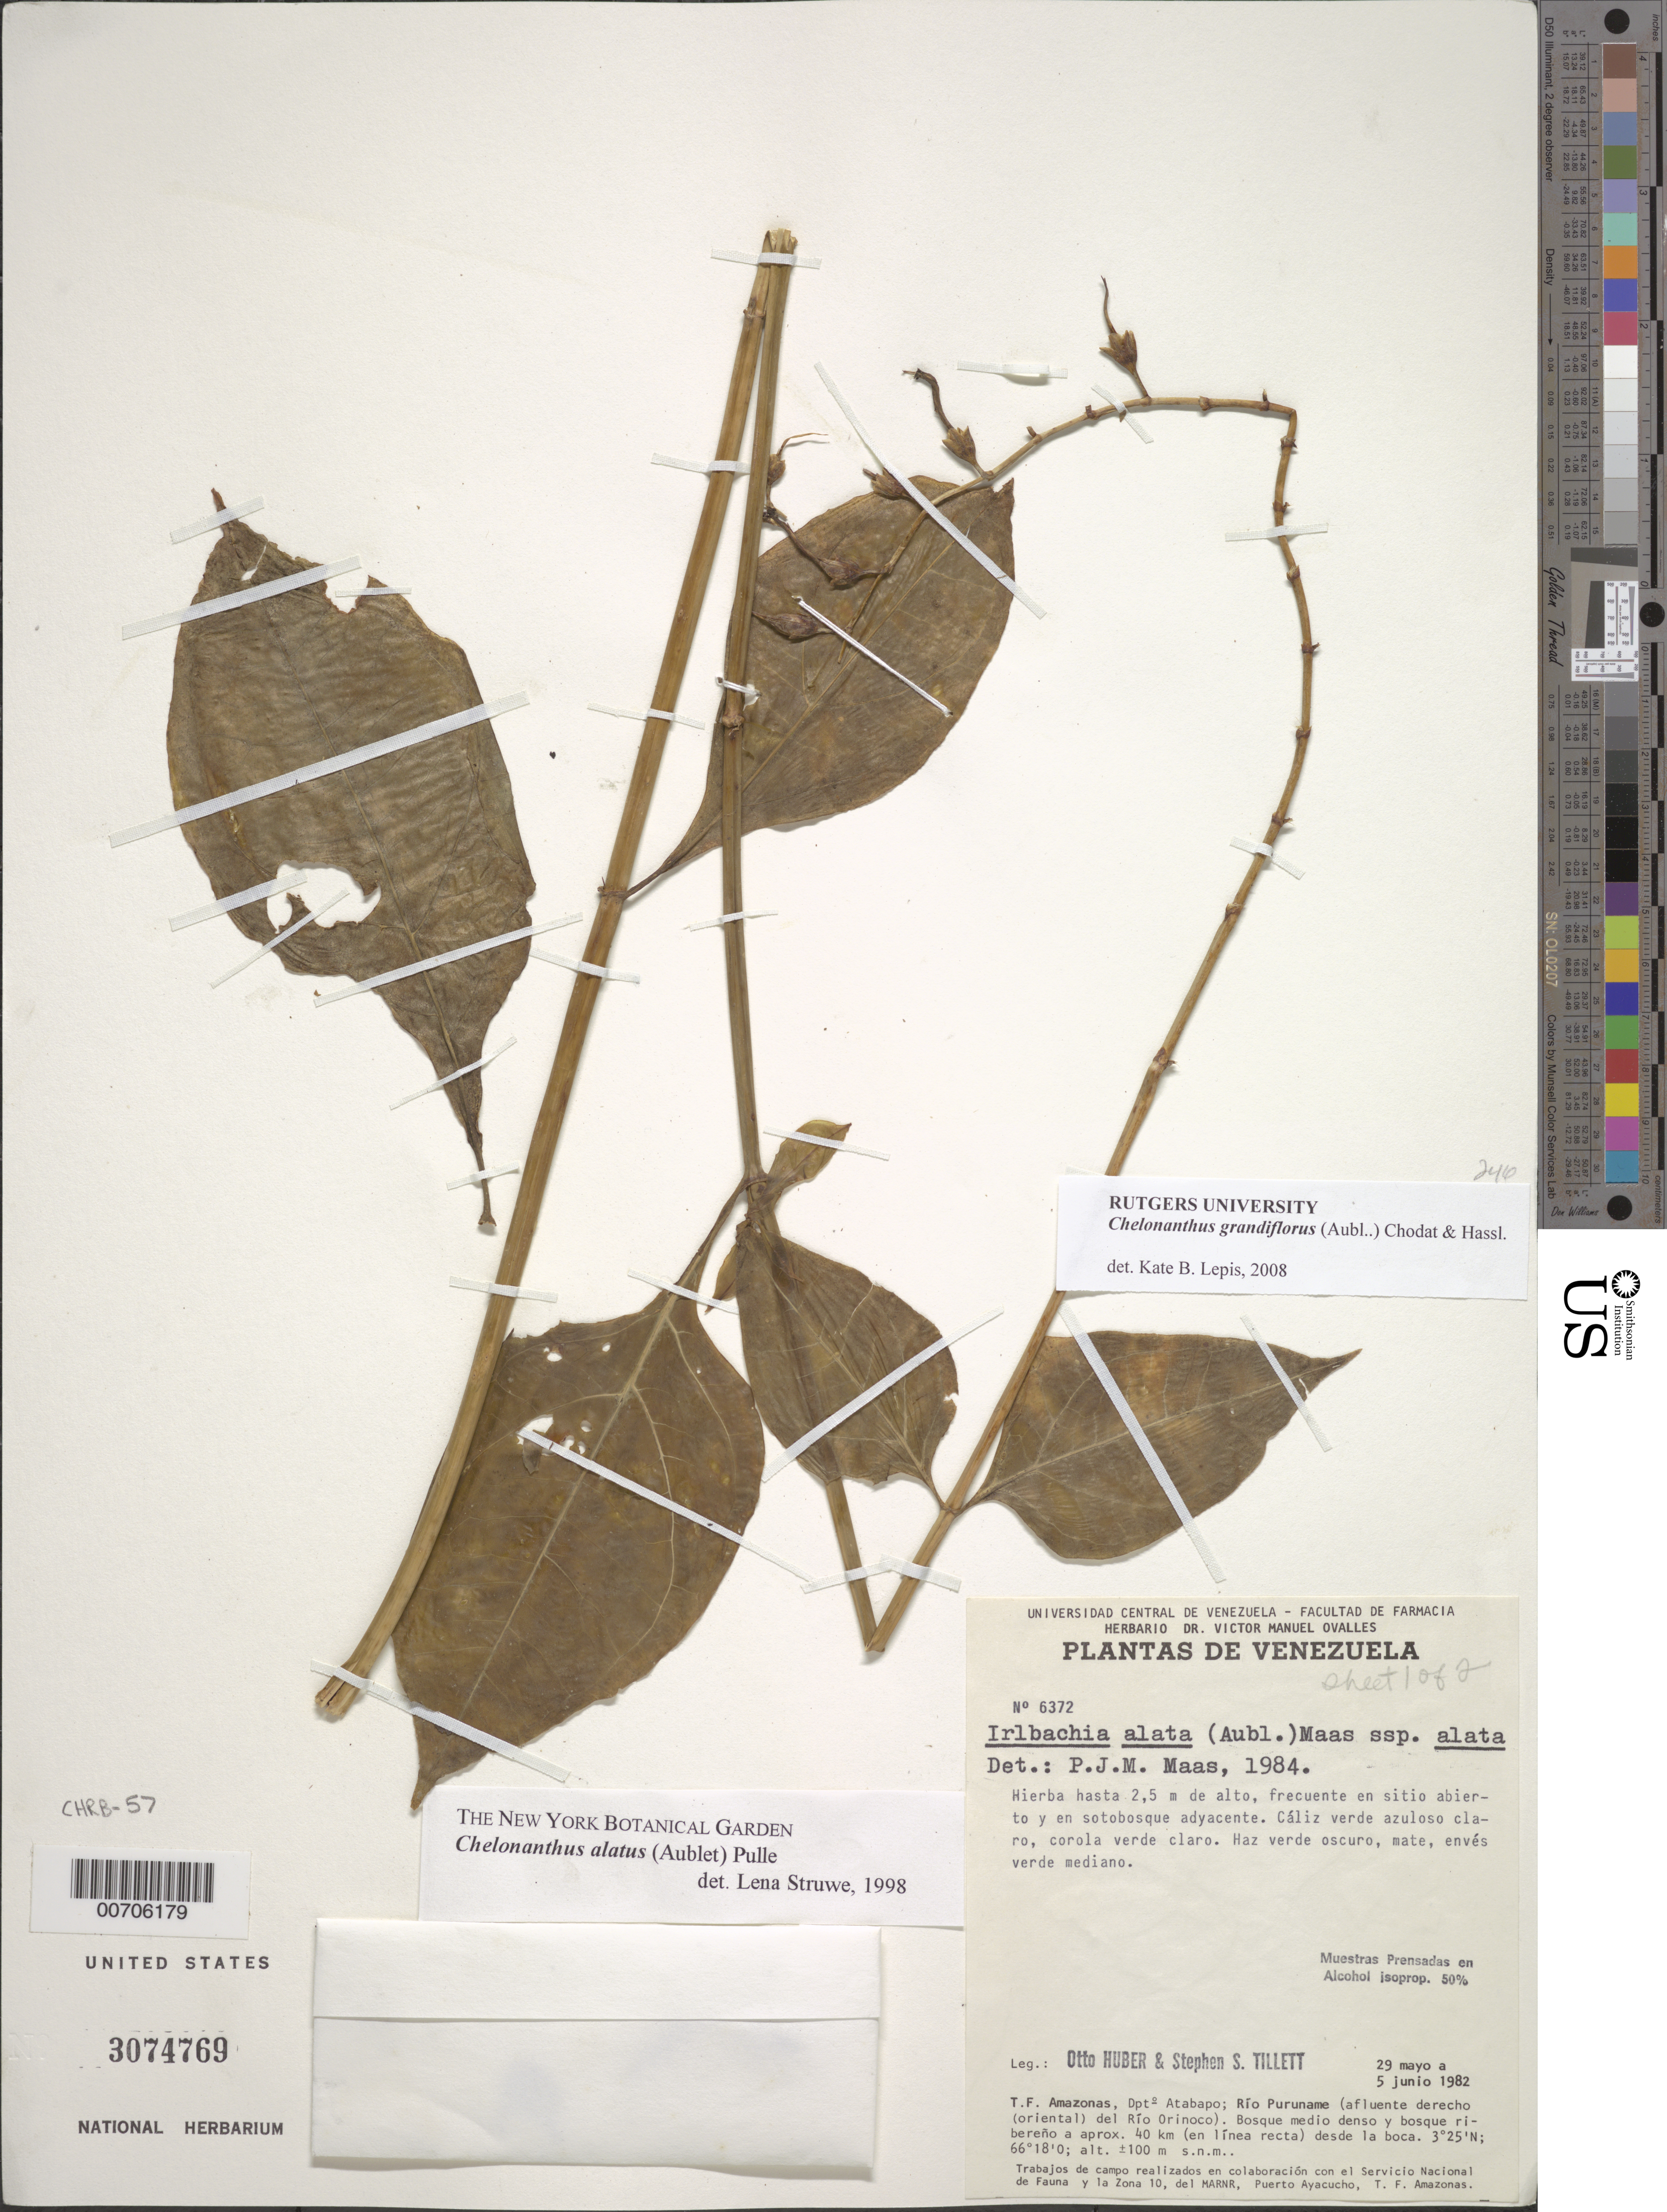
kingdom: Plantae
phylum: Tracheophyta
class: Magnoliopsida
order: Gentianales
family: Gentianaceae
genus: Chelonanthus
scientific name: Chelonanthus grandiflorus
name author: (Aubl.) Chodat & Hassl.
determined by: Lepis, Kate B.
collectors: O. Huber & S. S. Tillett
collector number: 6372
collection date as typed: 29-May-82 to 5-Jun-82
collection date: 1982-05-29/1982-06-05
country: Venezuela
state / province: Amazonas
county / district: Atabapo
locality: Río Puruname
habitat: Sitio abierto y en sotobosque adyacente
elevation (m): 100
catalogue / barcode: US 3074769